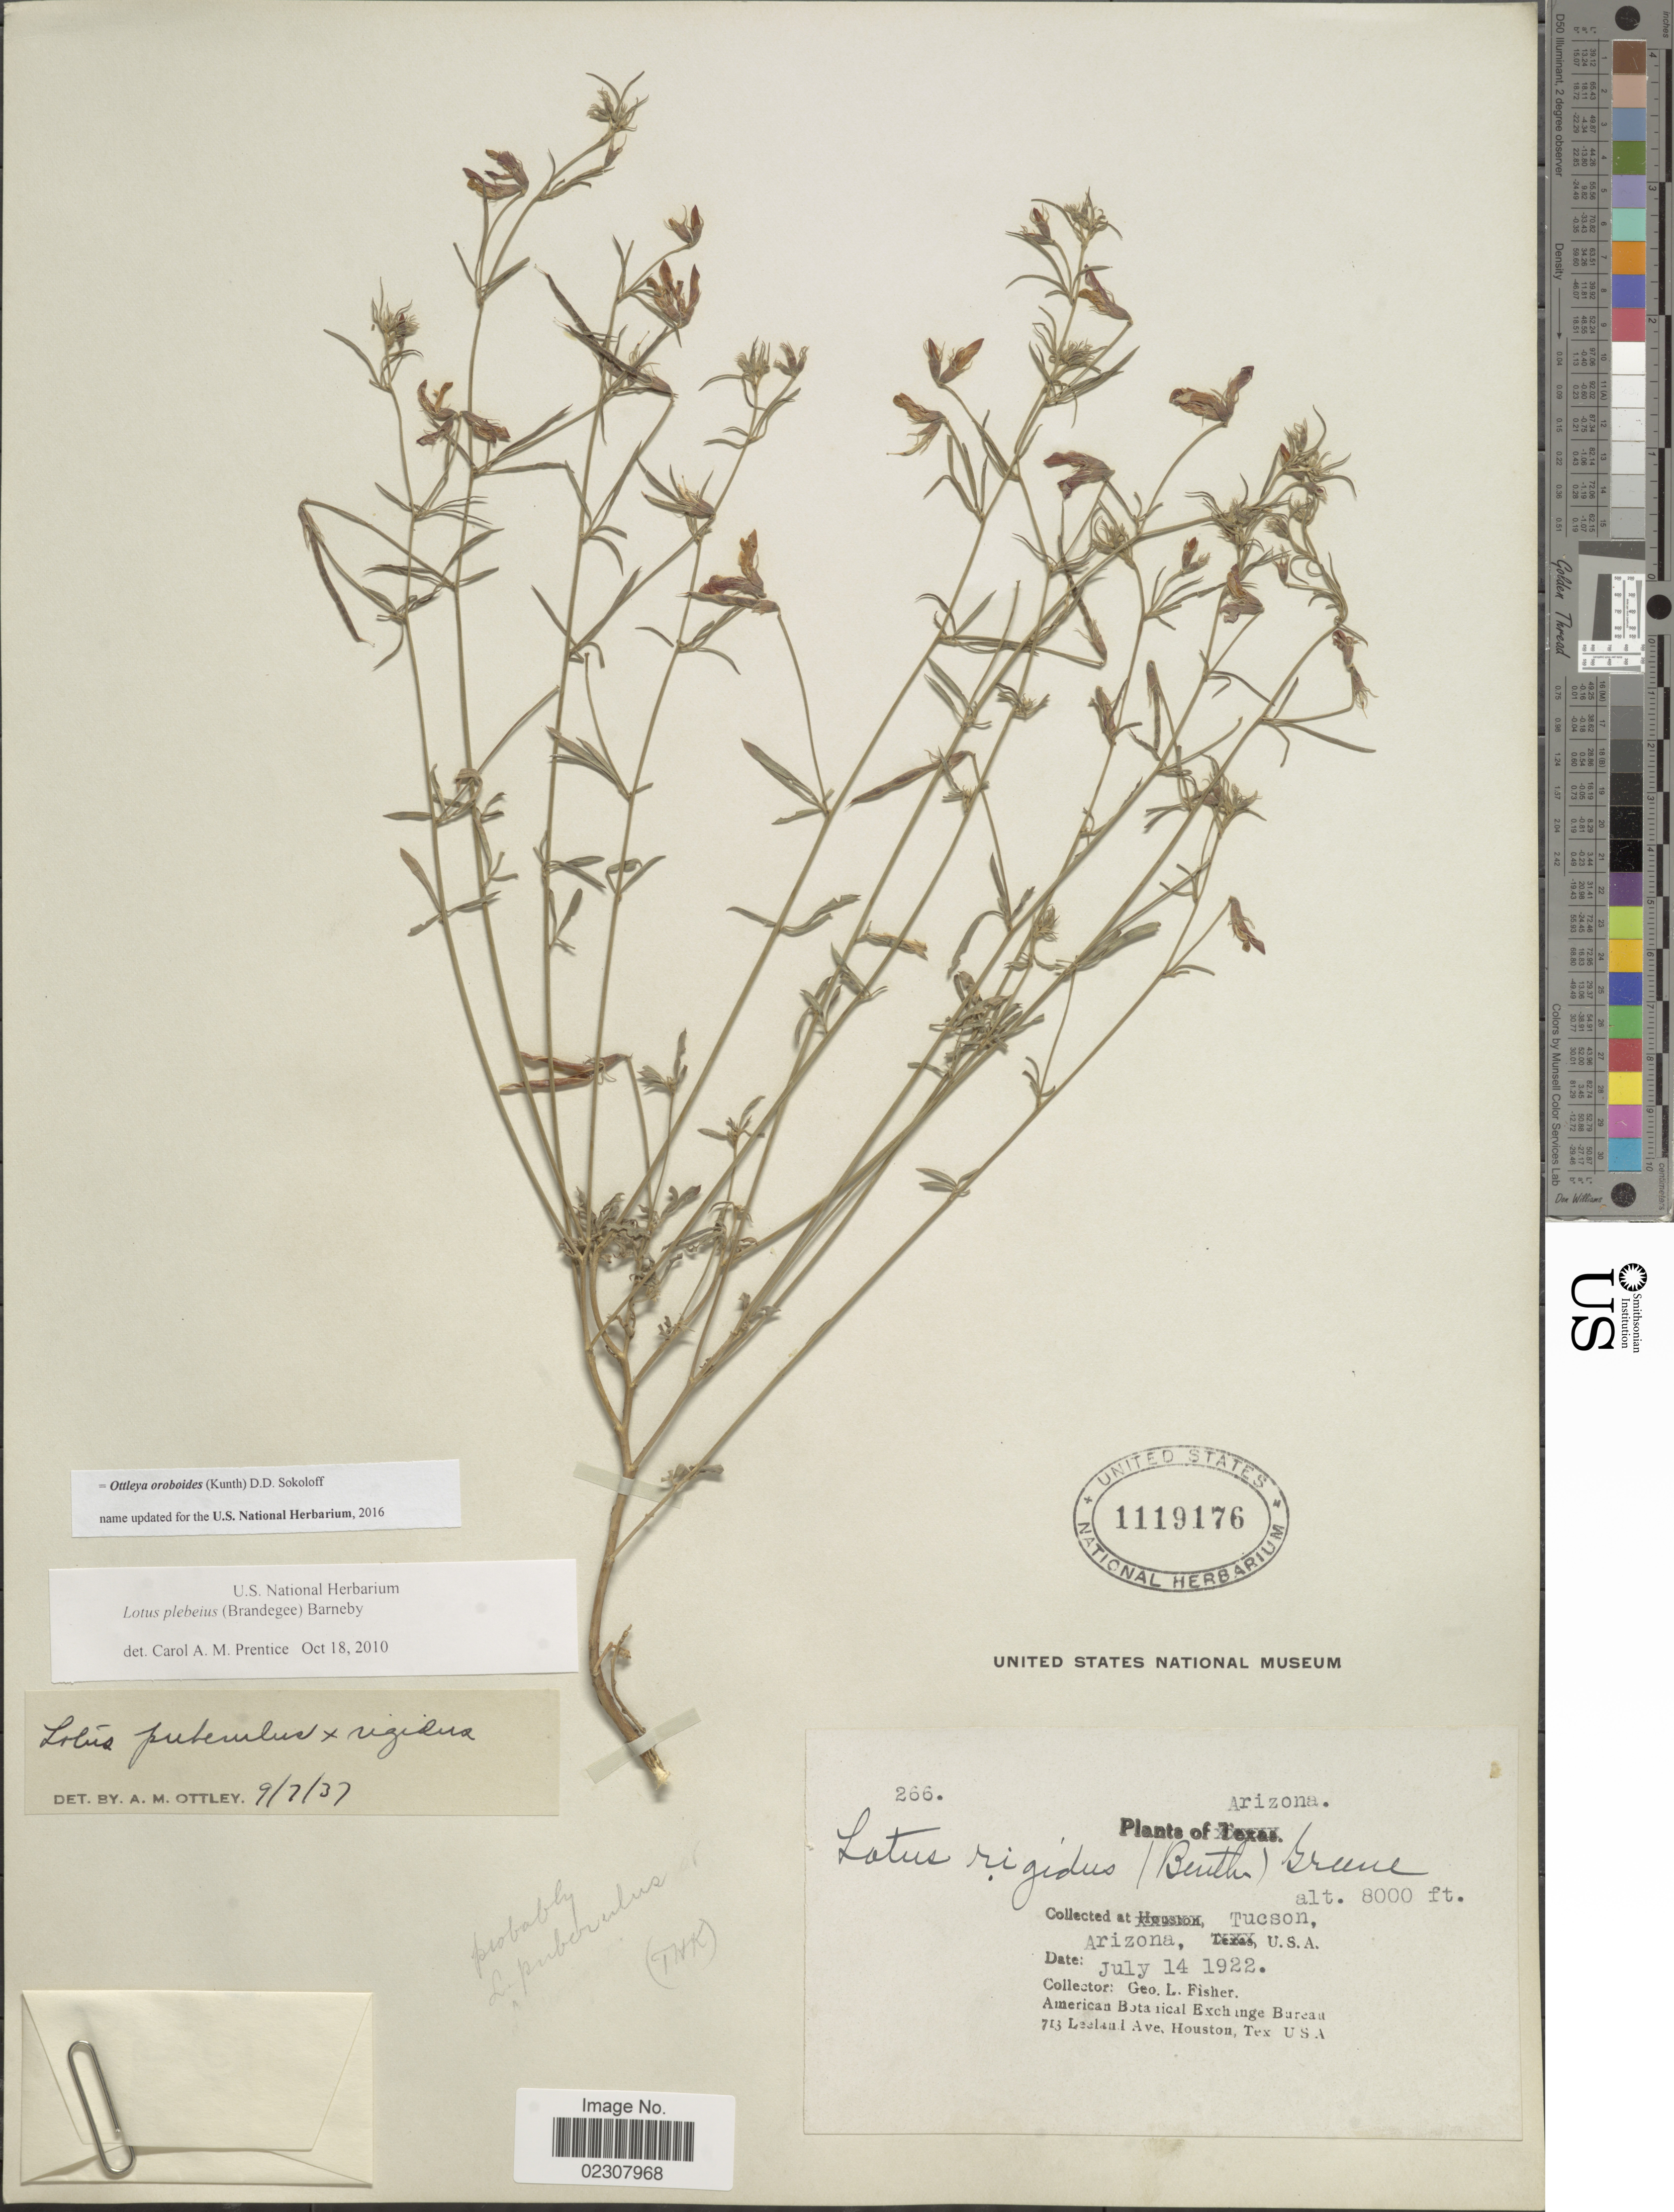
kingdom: Plantae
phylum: Tracheophyta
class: Magnoliopsida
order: Fabales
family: Fabaceae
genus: Ottleya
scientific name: Ottleya oroboides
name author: (Kunth) D.D. Sokoloff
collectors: G. L. Fisher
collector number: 266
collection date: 1922-07-14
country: United States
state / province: Arizona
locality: Tucson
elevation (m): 2438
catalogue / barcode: US 1119176